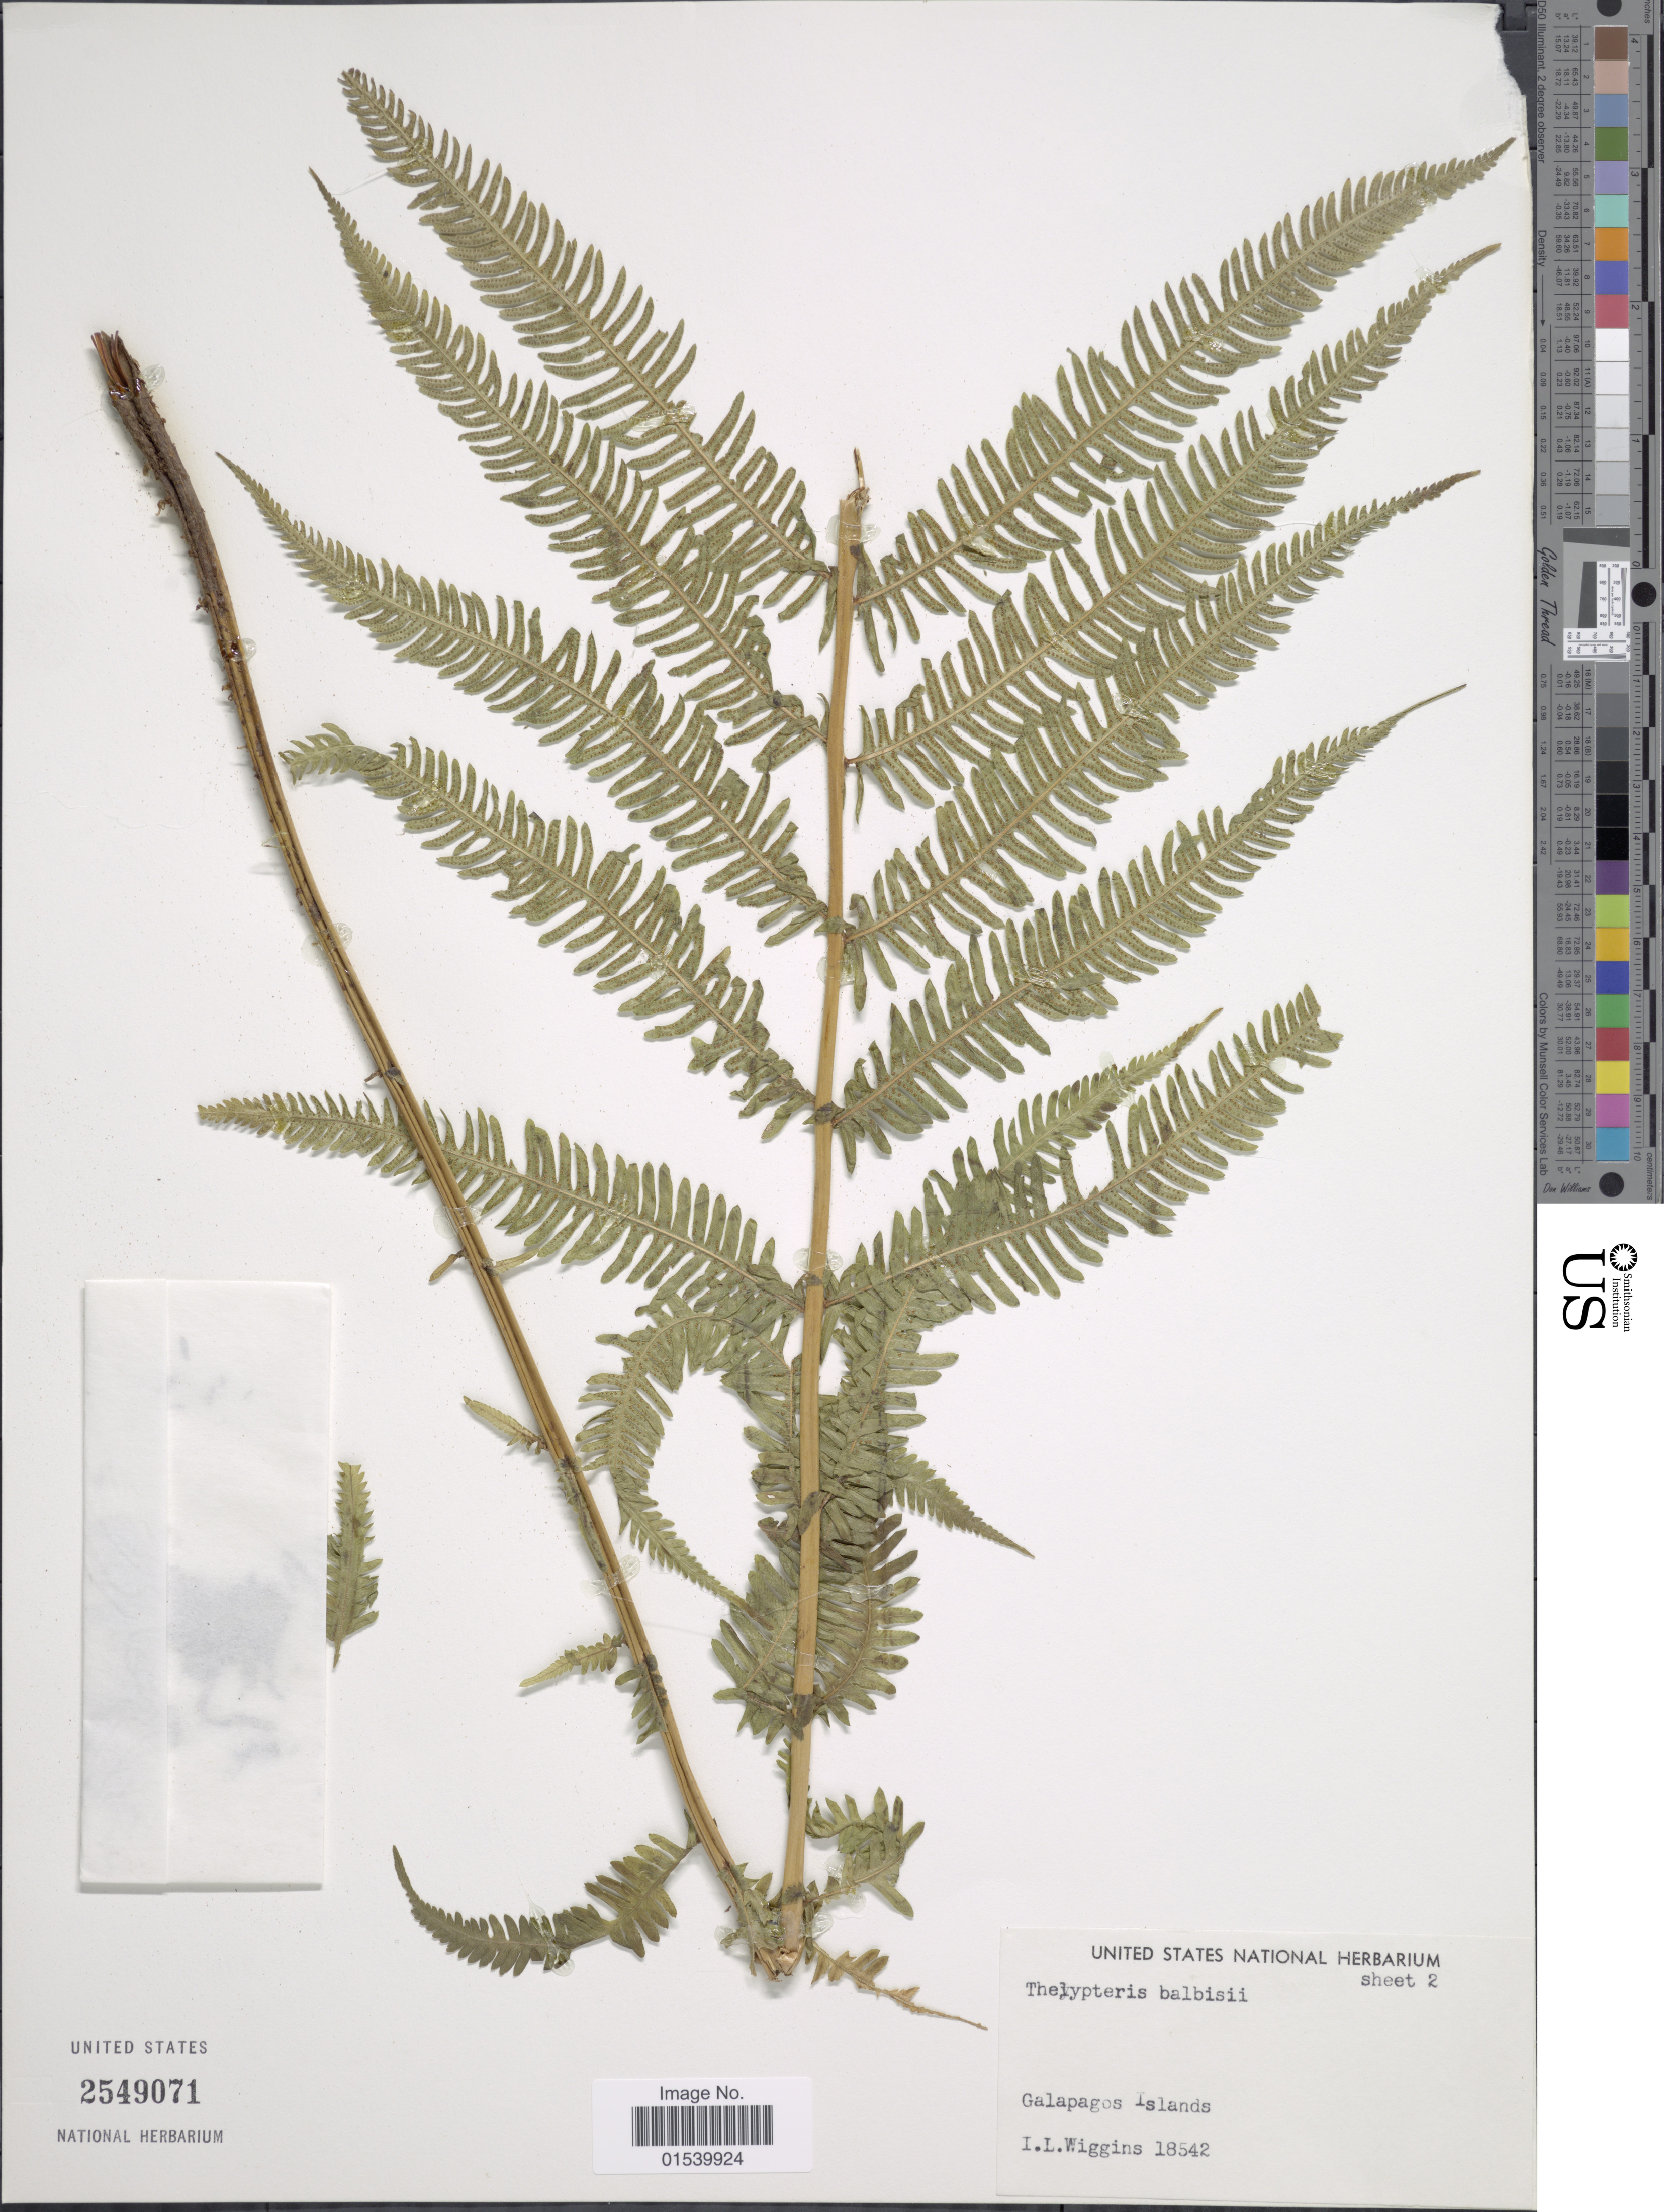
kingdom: Plantae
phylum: Tracheophyta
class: Polypodiopsida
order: Polypodiales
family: Thelypteridaceae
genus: Amauropelta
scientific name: Amauropelta balbisii (Spreng.) comb. nov., ined. 2015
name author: (Spreng.)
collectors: I. L. Wiggins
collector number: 18542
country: Ecuador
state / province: Colón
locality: Galapagos Islands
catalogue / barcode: US 2549071